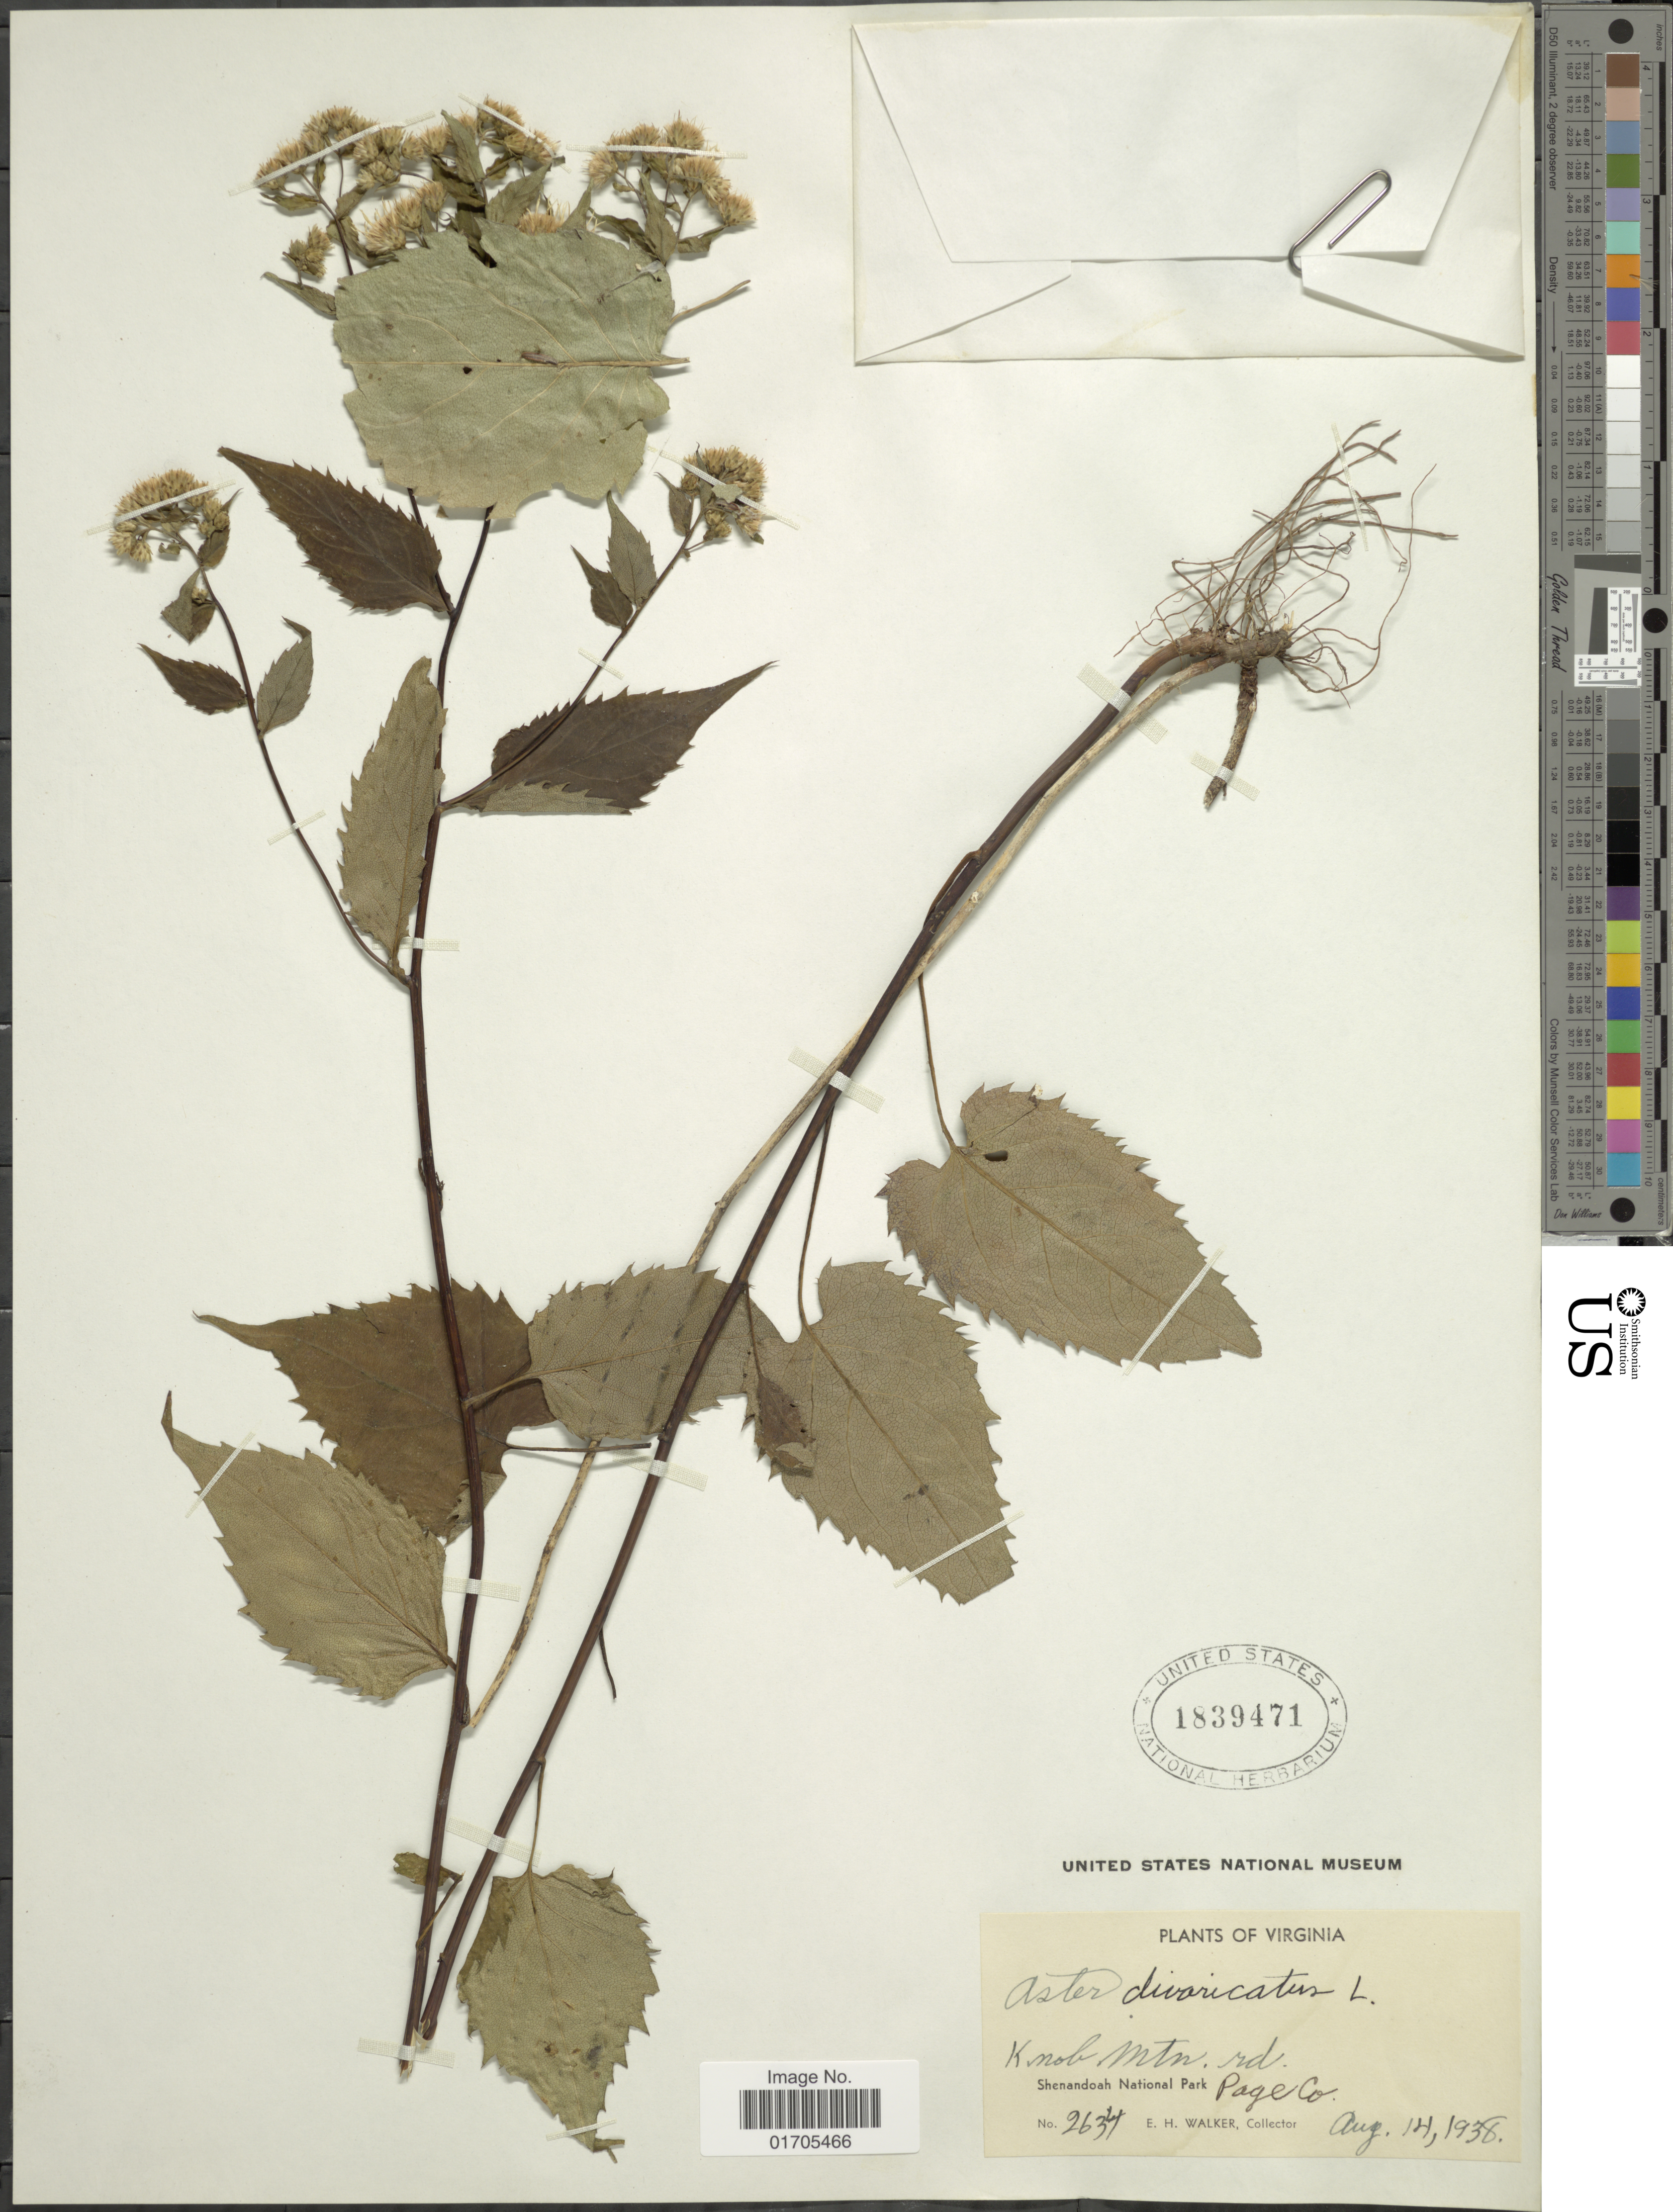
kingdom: Plantae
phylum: Tracheophyta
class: Magnoliopsida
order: Asterales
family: Asteraceae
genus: Eurybia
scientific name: Eurybia divaricata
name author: (L.) G.L. Nesom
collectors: E. H. Walker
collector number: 2634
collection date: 1938-08-14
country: United States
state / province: Virginia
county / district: Page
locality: Virginia. Knob Mtn. rd. Shenandoah National Park, Page Co.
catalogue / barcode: US 1839471